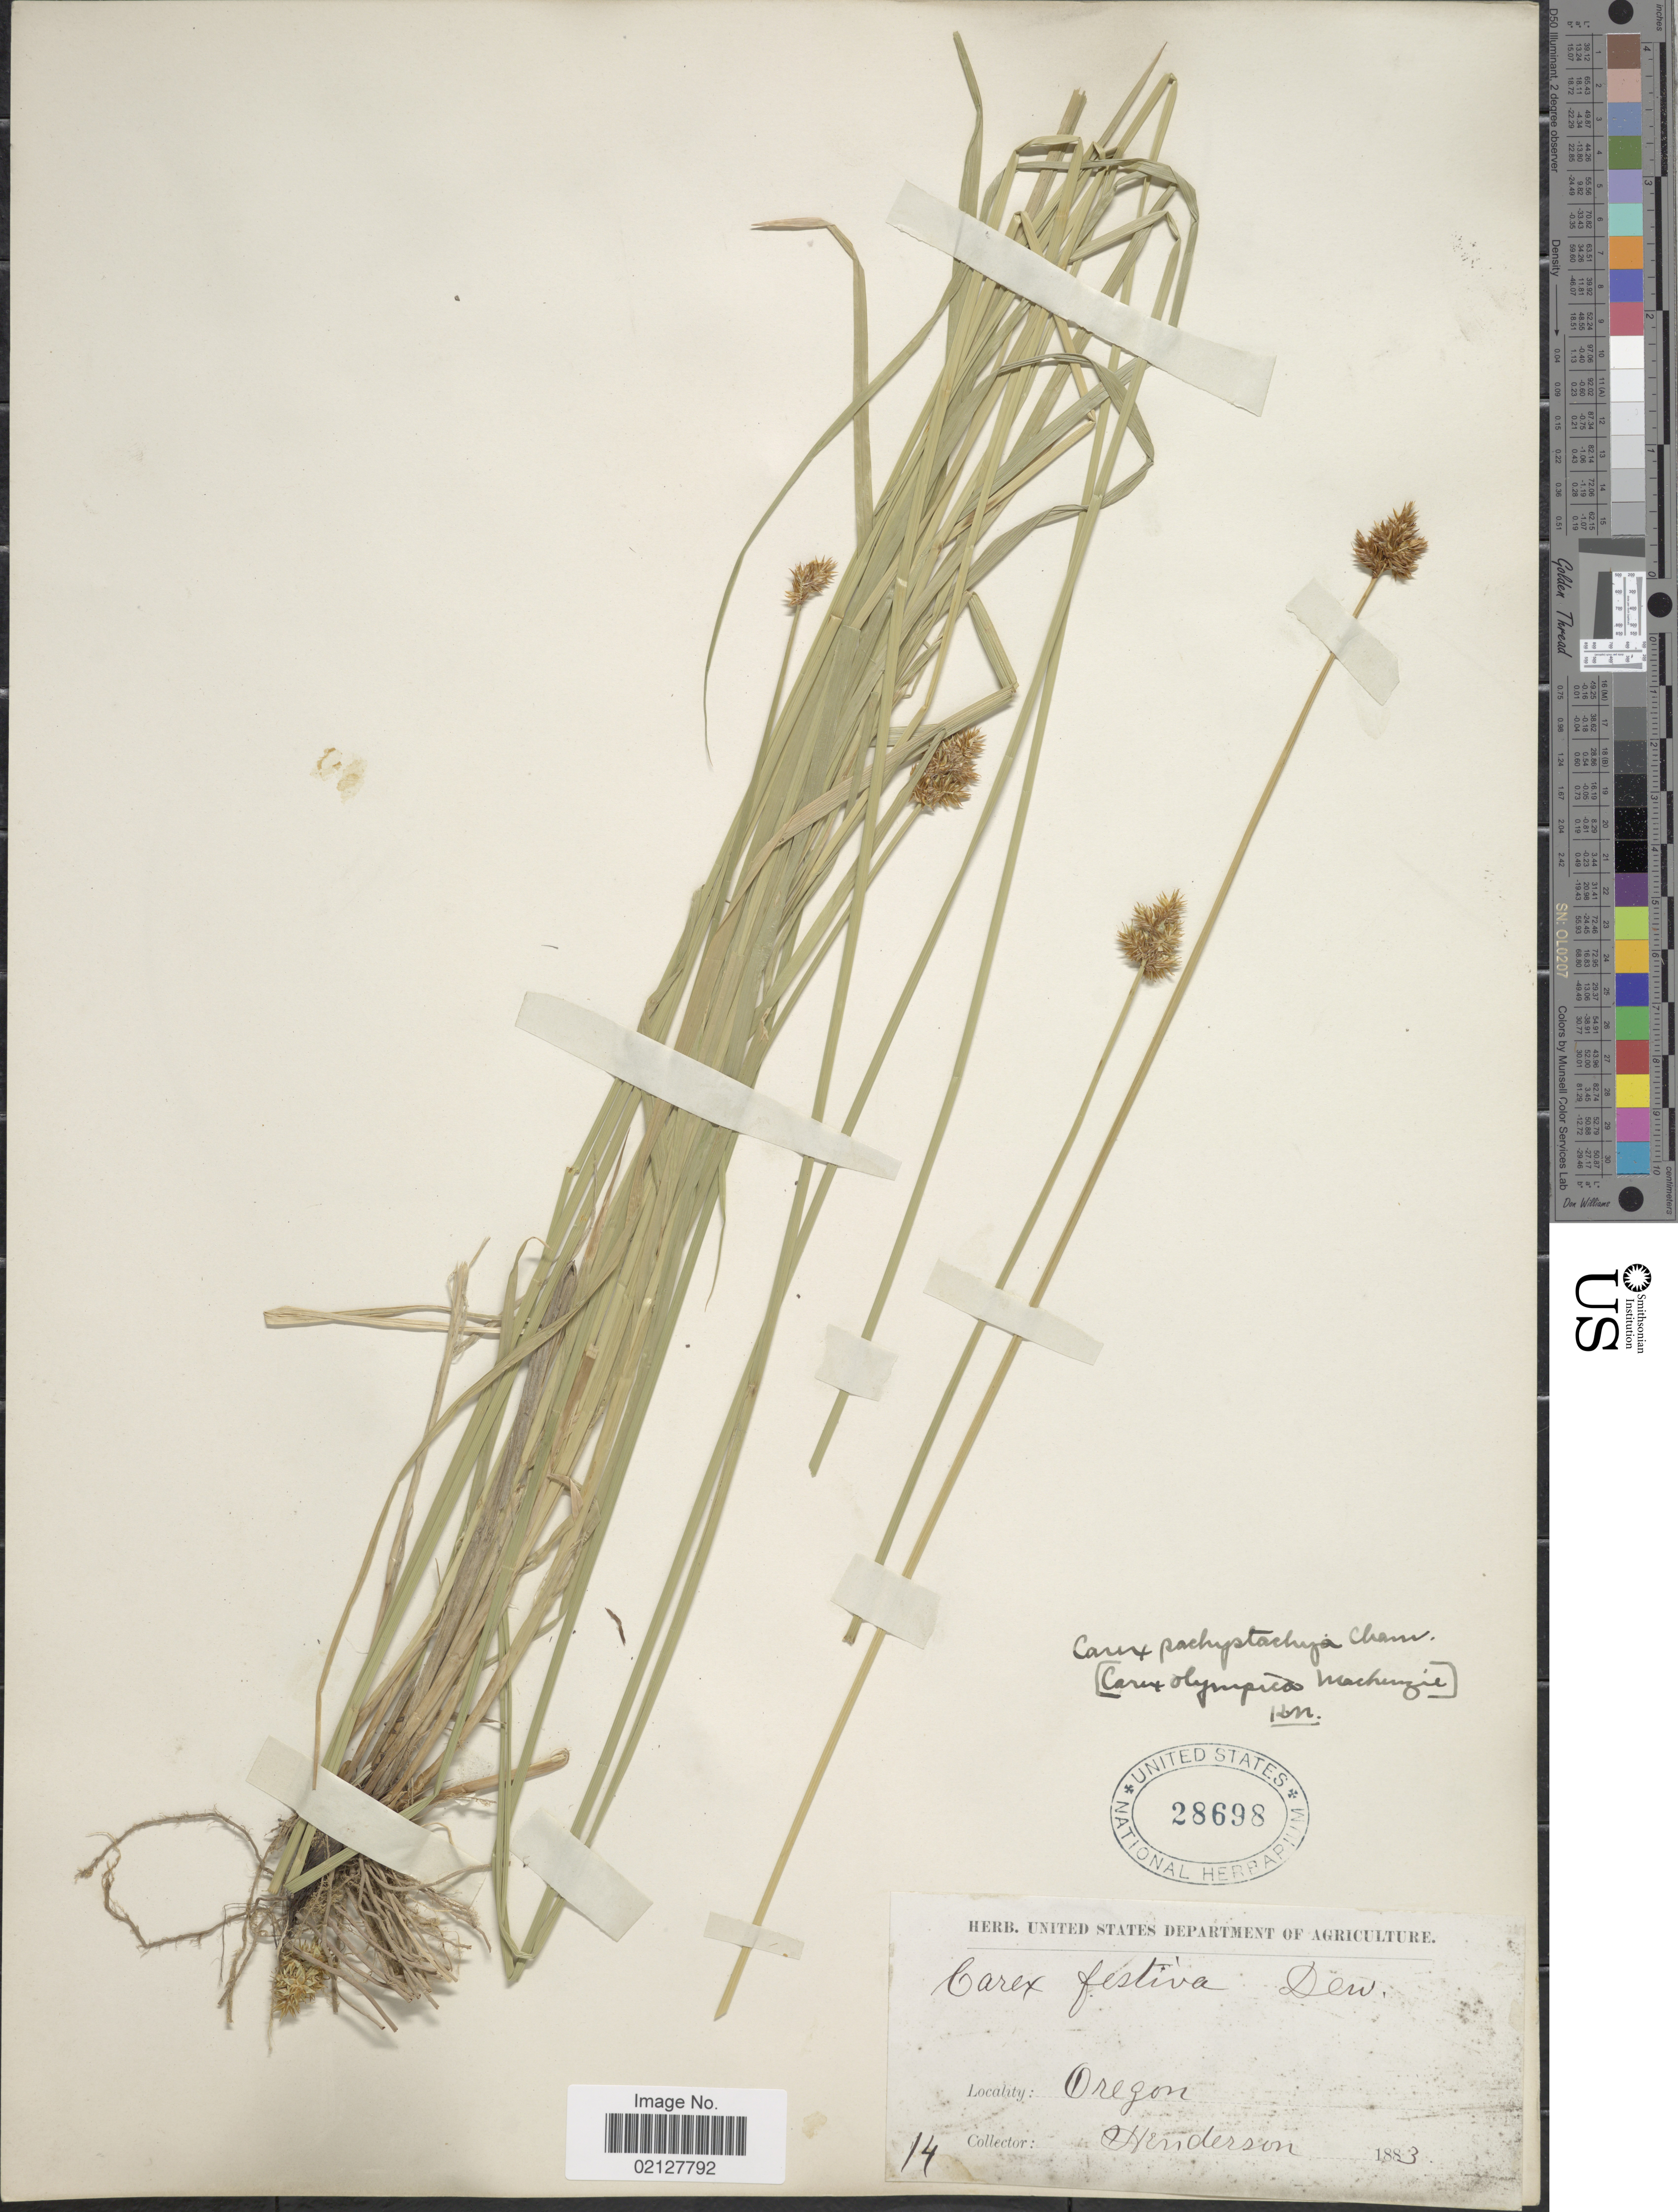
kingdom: Plantae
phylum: Tracheophyta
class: Liliopsida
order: Poales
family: Cyperaceae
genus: Carex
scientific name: Carex pachystachya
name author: Cham. ex Steud.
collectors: -. Henderson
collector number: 14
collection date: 1883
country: United States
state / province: Oregon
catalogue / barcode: US 28698